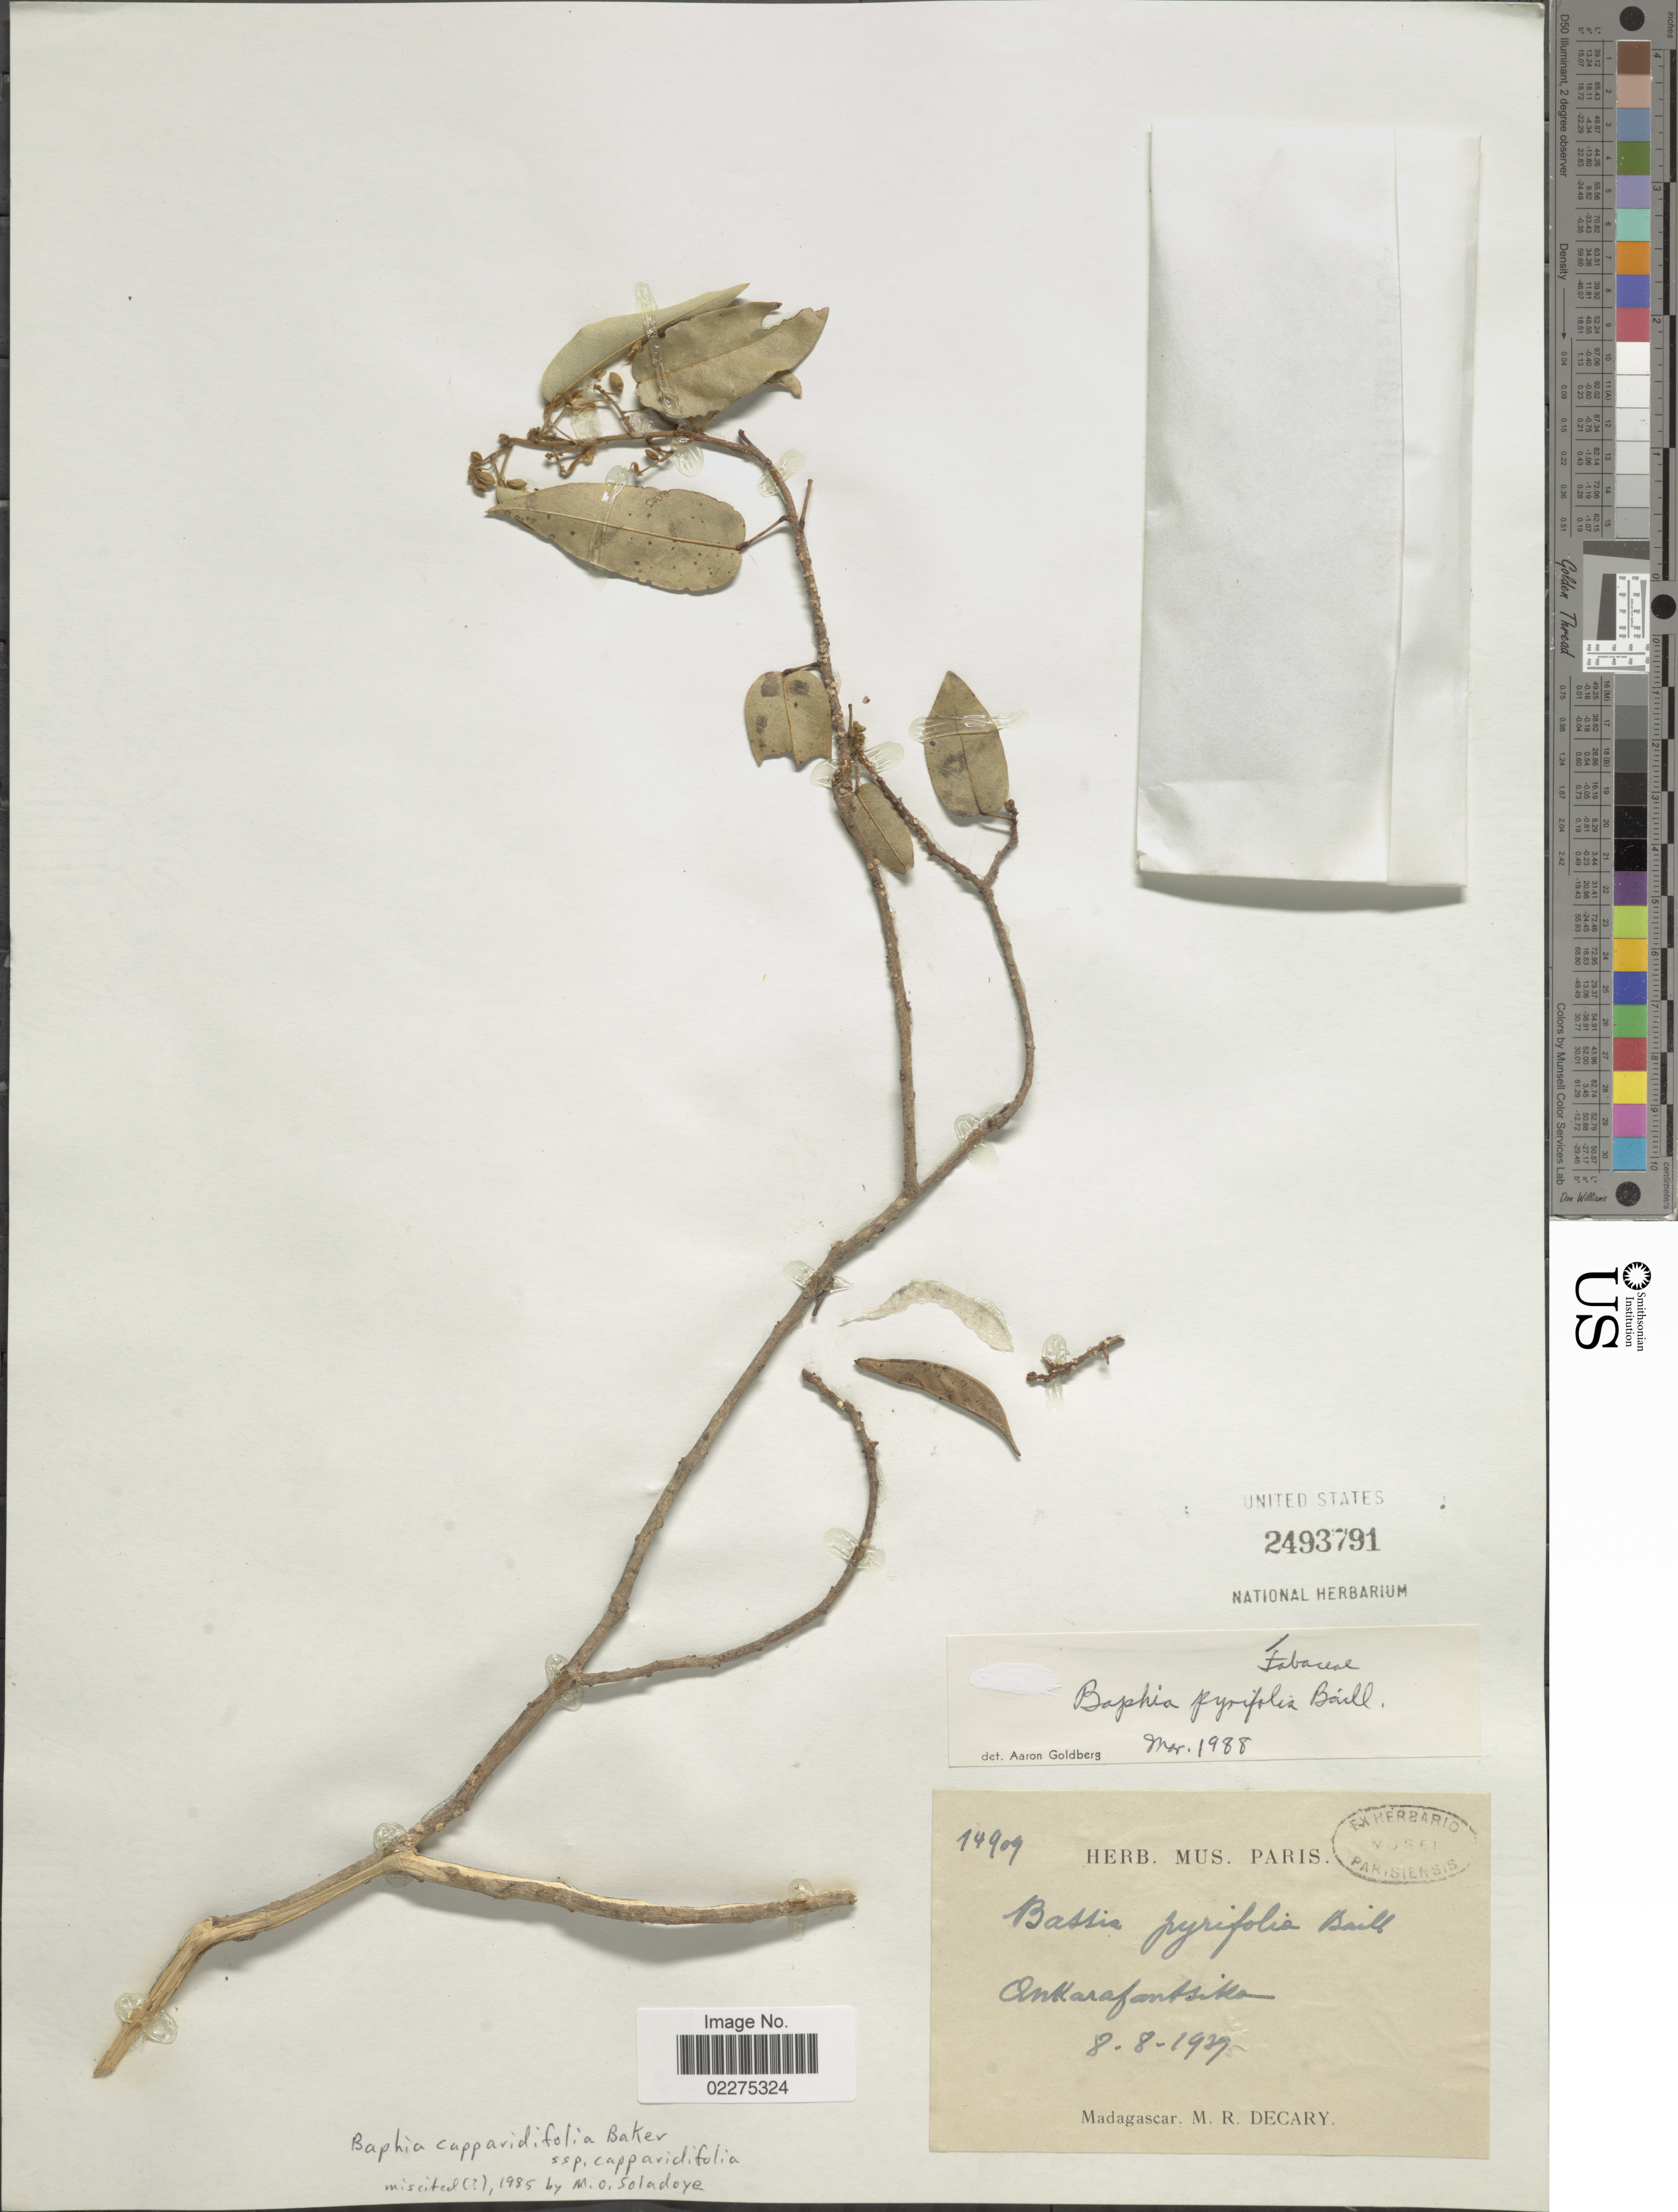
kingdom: Plantae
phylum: Tracheophyta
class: Magnoliopsida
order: Fabales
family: Fabaceae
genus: Baphia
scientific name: Baphia capparidifolia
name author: Baker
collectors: R. Decary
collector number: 14909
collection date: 1929-08-08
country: Madagascar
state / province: Boeny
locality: Ankarafantsika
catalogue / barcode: US 2493791